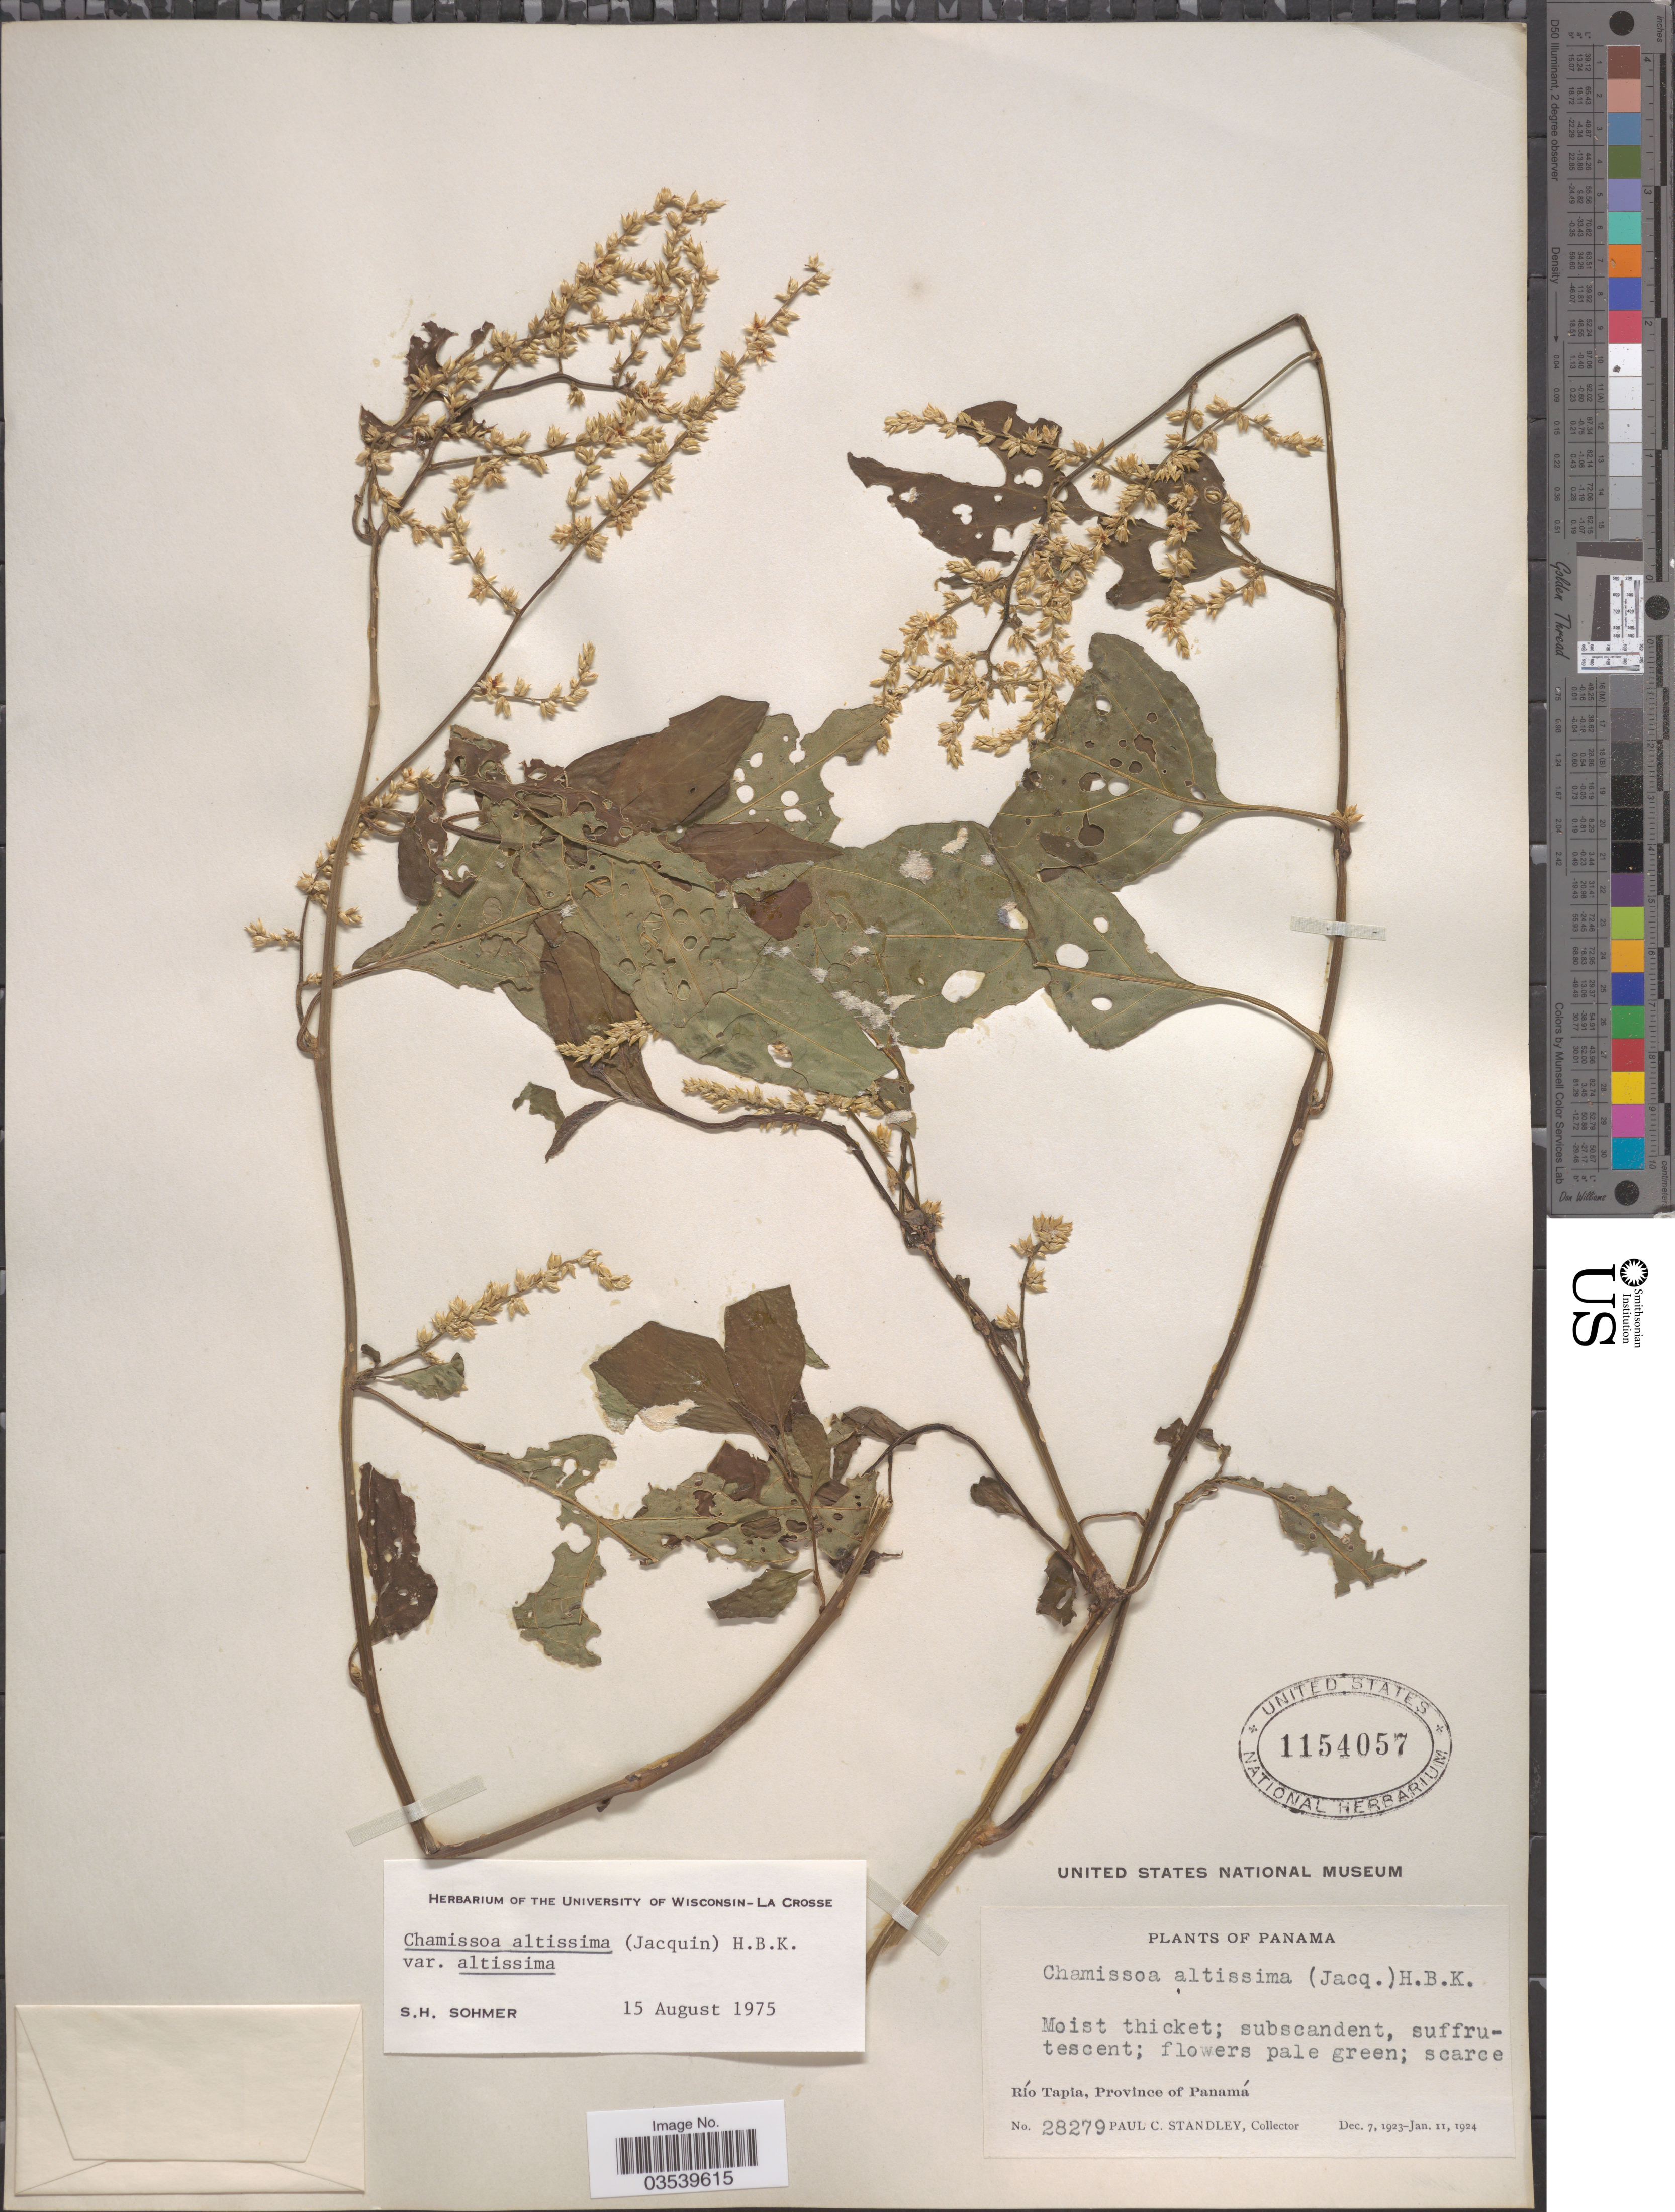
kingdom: Plantae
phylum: Tracheophyta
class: Magnoliopsida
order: Caryophyllales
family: Amaranthaceae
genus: Chamissoa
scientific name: Chamissoa altissima var. altissima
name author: (Jacq.) Kunth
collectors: P. C. Standley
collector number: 28279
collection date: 1923-12-07/1924-01-11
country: Panama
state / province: Panamá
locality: Río Tapia.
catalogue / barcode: US 1154057